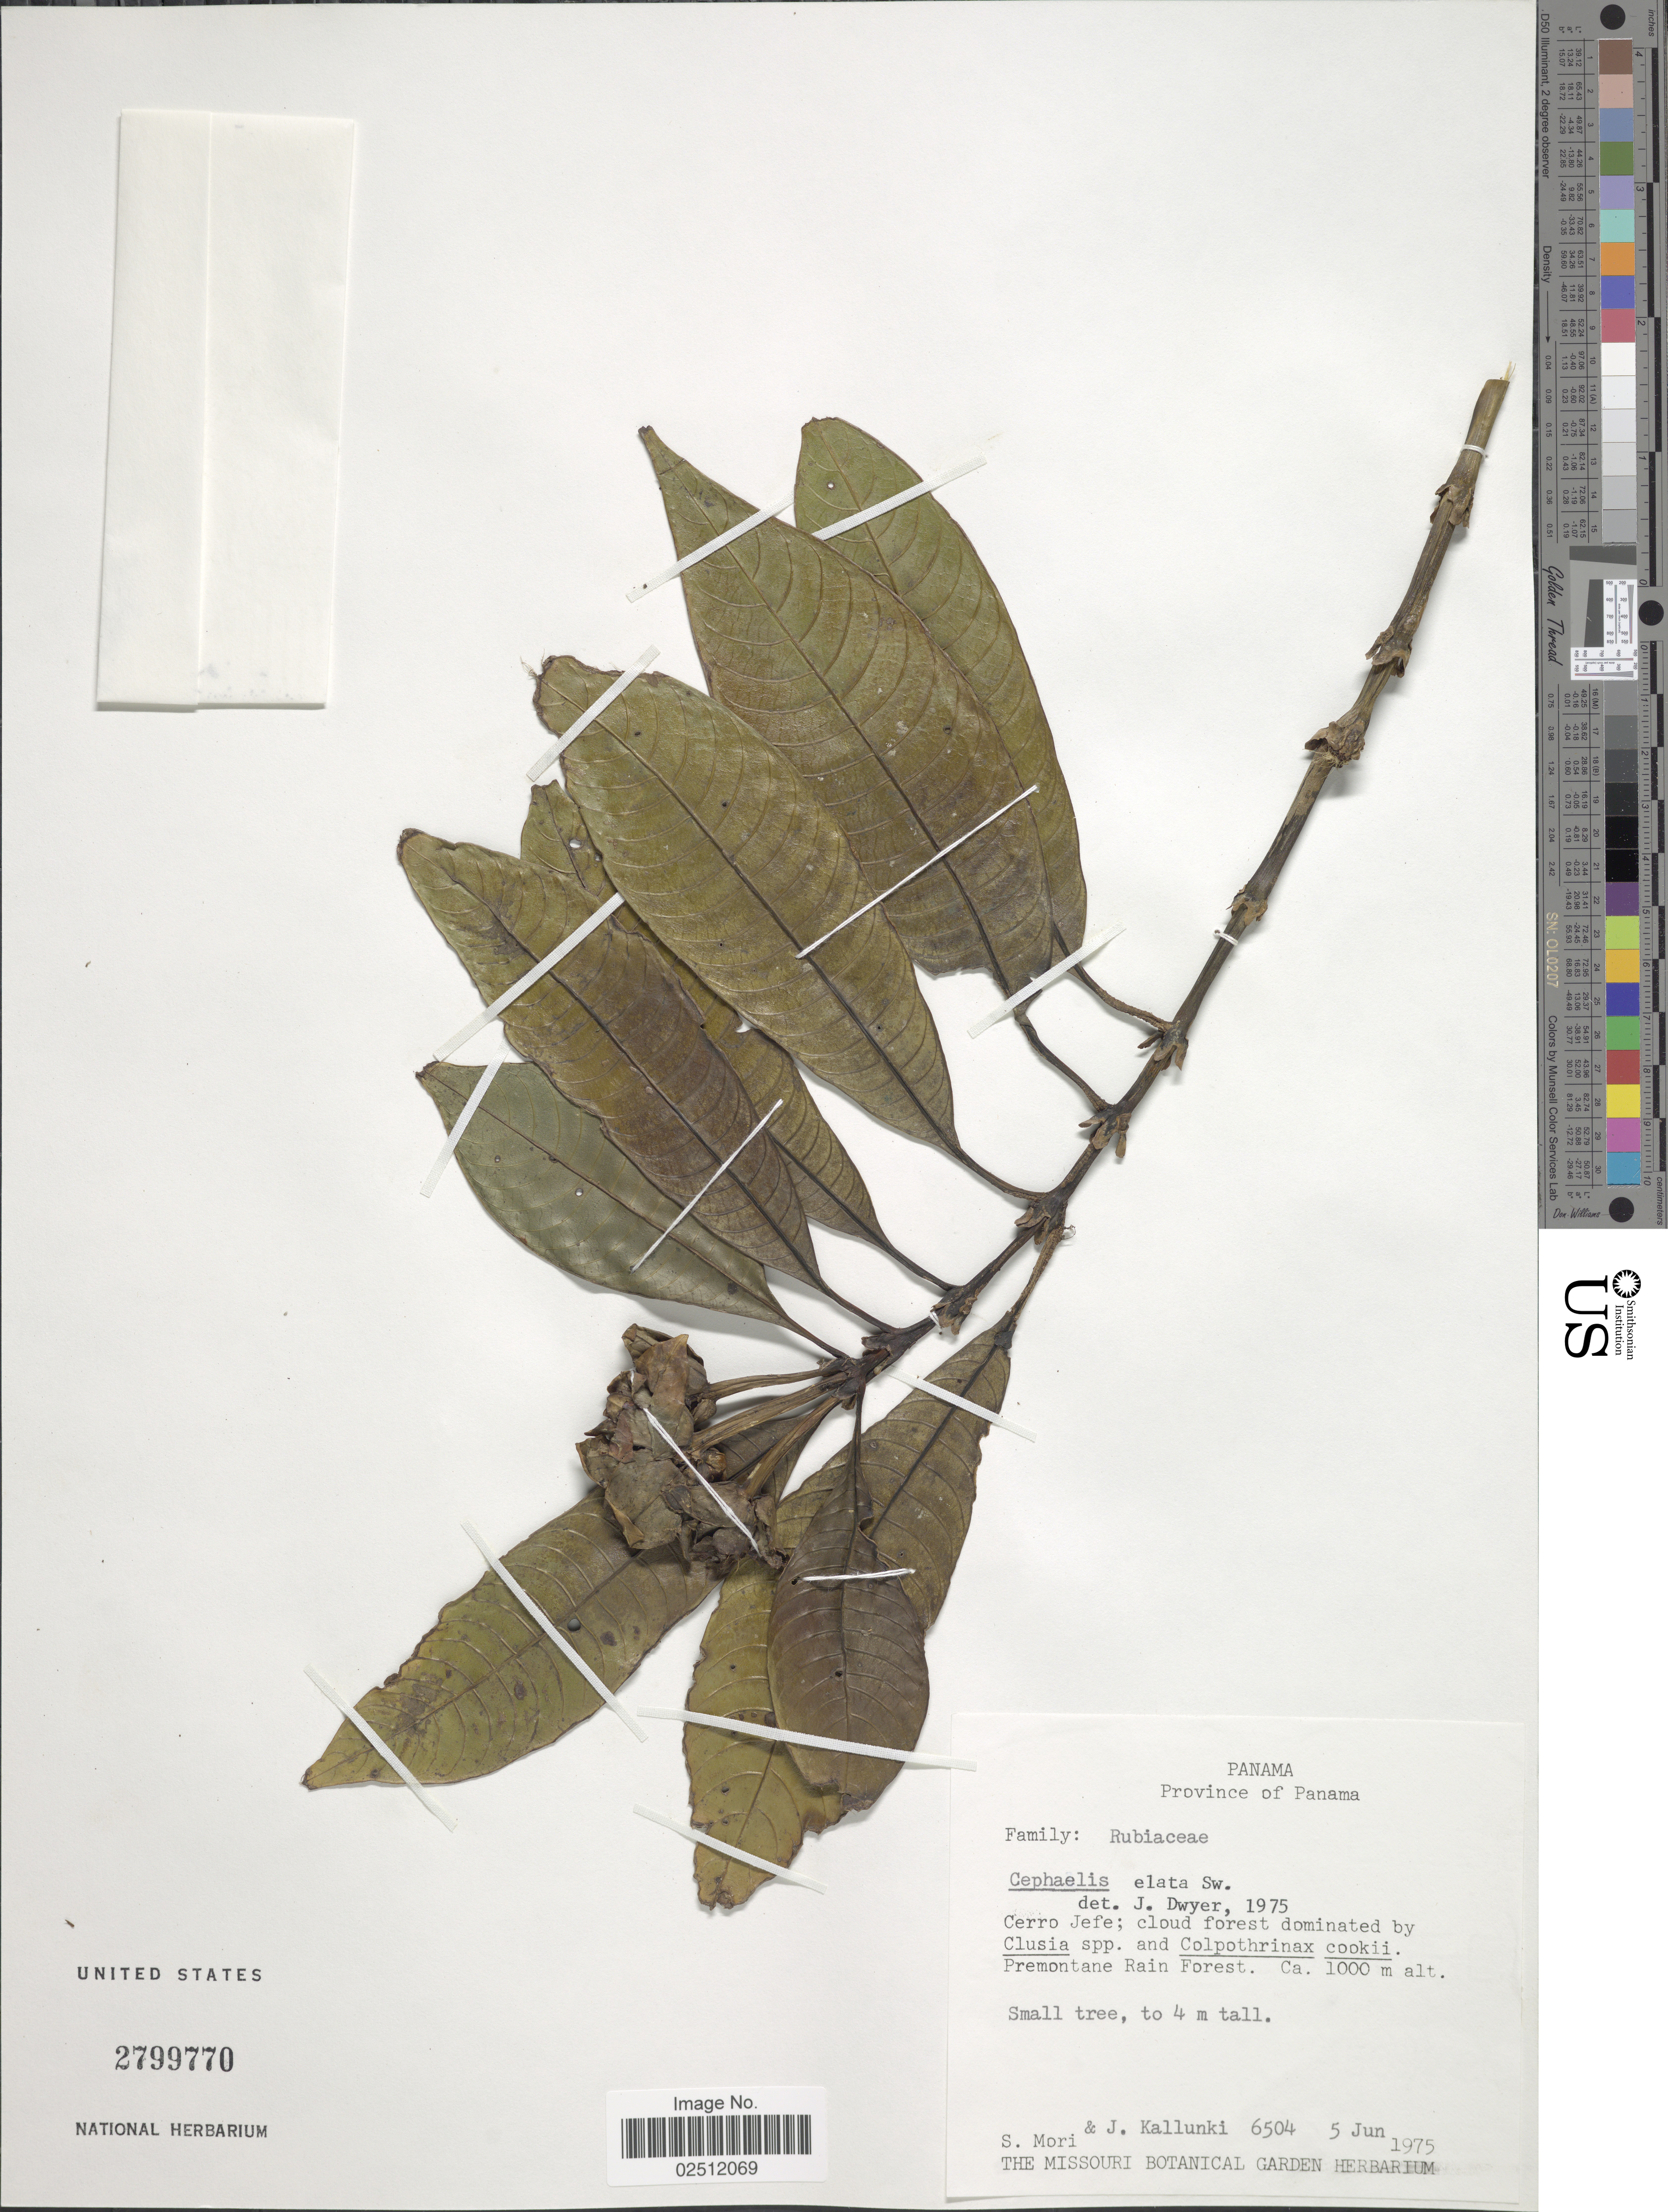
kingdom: Plantae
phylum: Tracheophyta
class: Magnoliopsida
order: Gentianales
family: Rubiaceae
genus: Psychotria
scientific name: Psychotria elata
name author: (Sw.) Hammel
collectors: S. Mori & J. Kallunki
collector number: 6504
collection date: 1975-06-05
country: Panama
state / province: Panamá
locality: Cerro Jefe; cloud forest, Premontane Rain Forest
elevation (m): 1000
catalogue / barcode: US 2799770